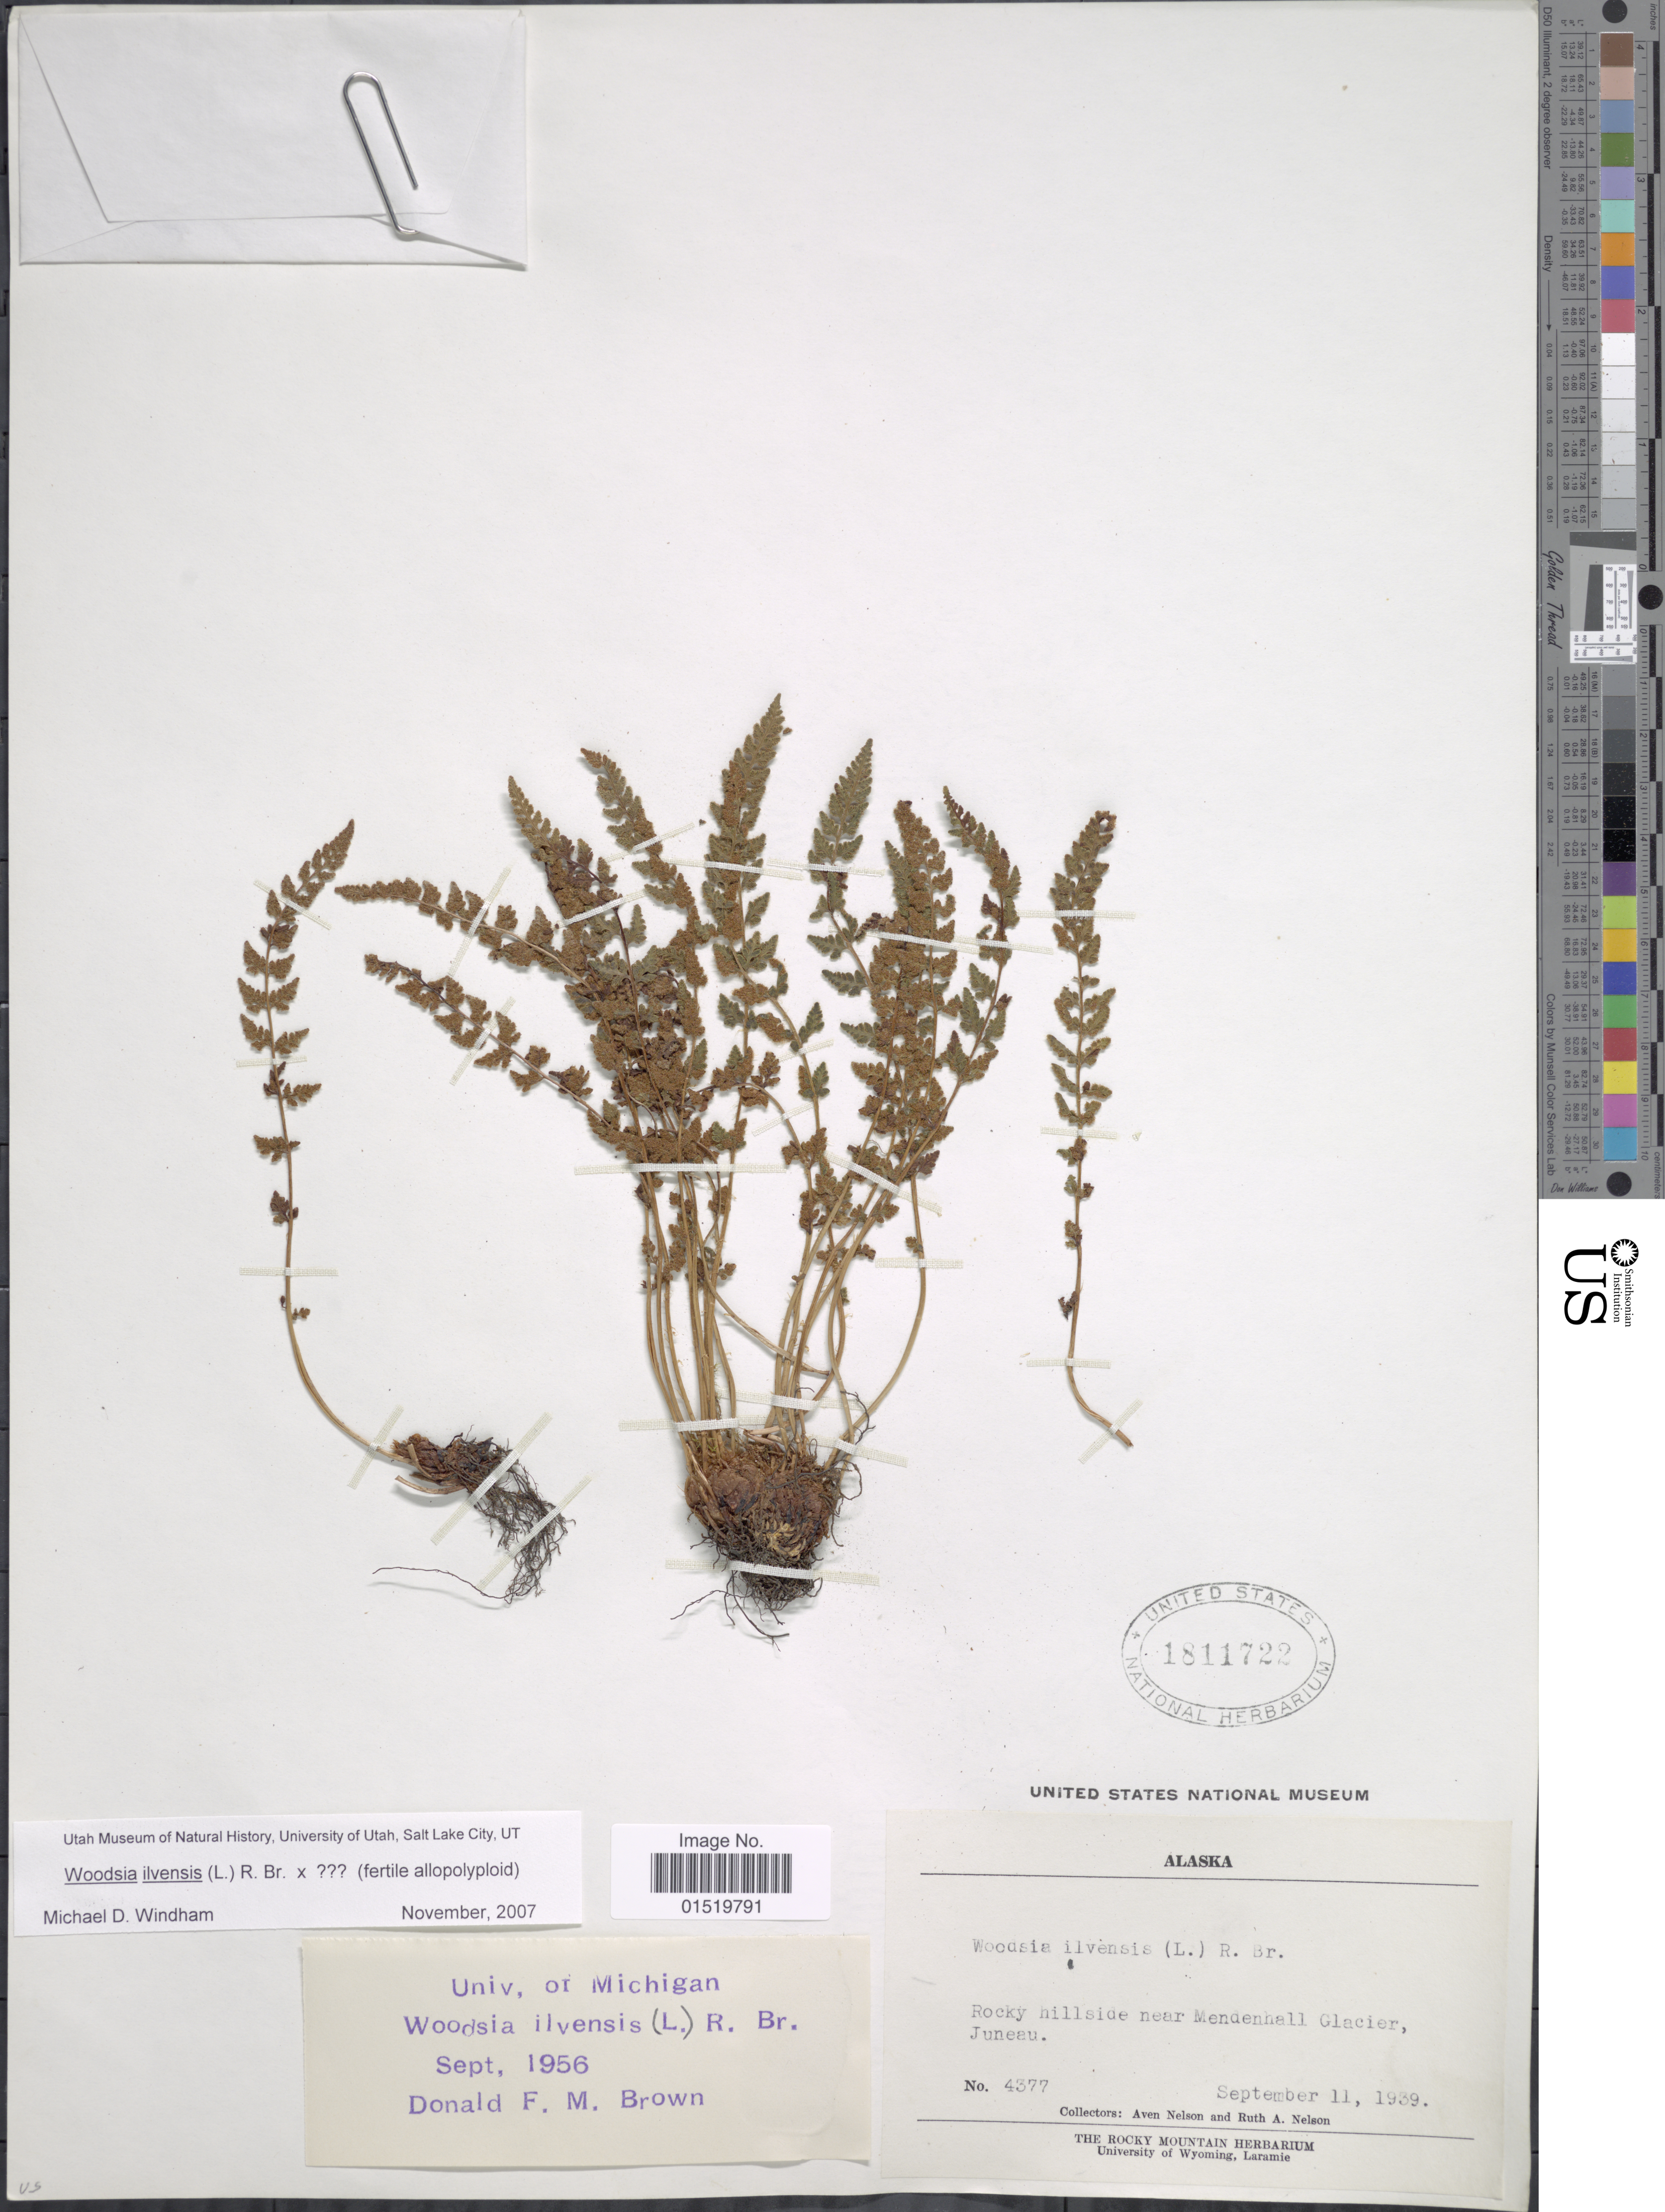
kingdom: Plantae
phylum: Tracheophyta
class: Polypodiopsida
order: Polypodiales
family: Woodsiaceae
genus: Woodsia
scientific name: Woodsia ilvensis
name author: (L.) R. Br.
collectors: A. Nelson & R. A. Nelson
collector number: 4377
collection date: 1939-09-11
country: United States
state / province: Alaska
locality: Rocky hillside near Mendenhall Glacier, Juneau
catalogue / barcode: US 1811722